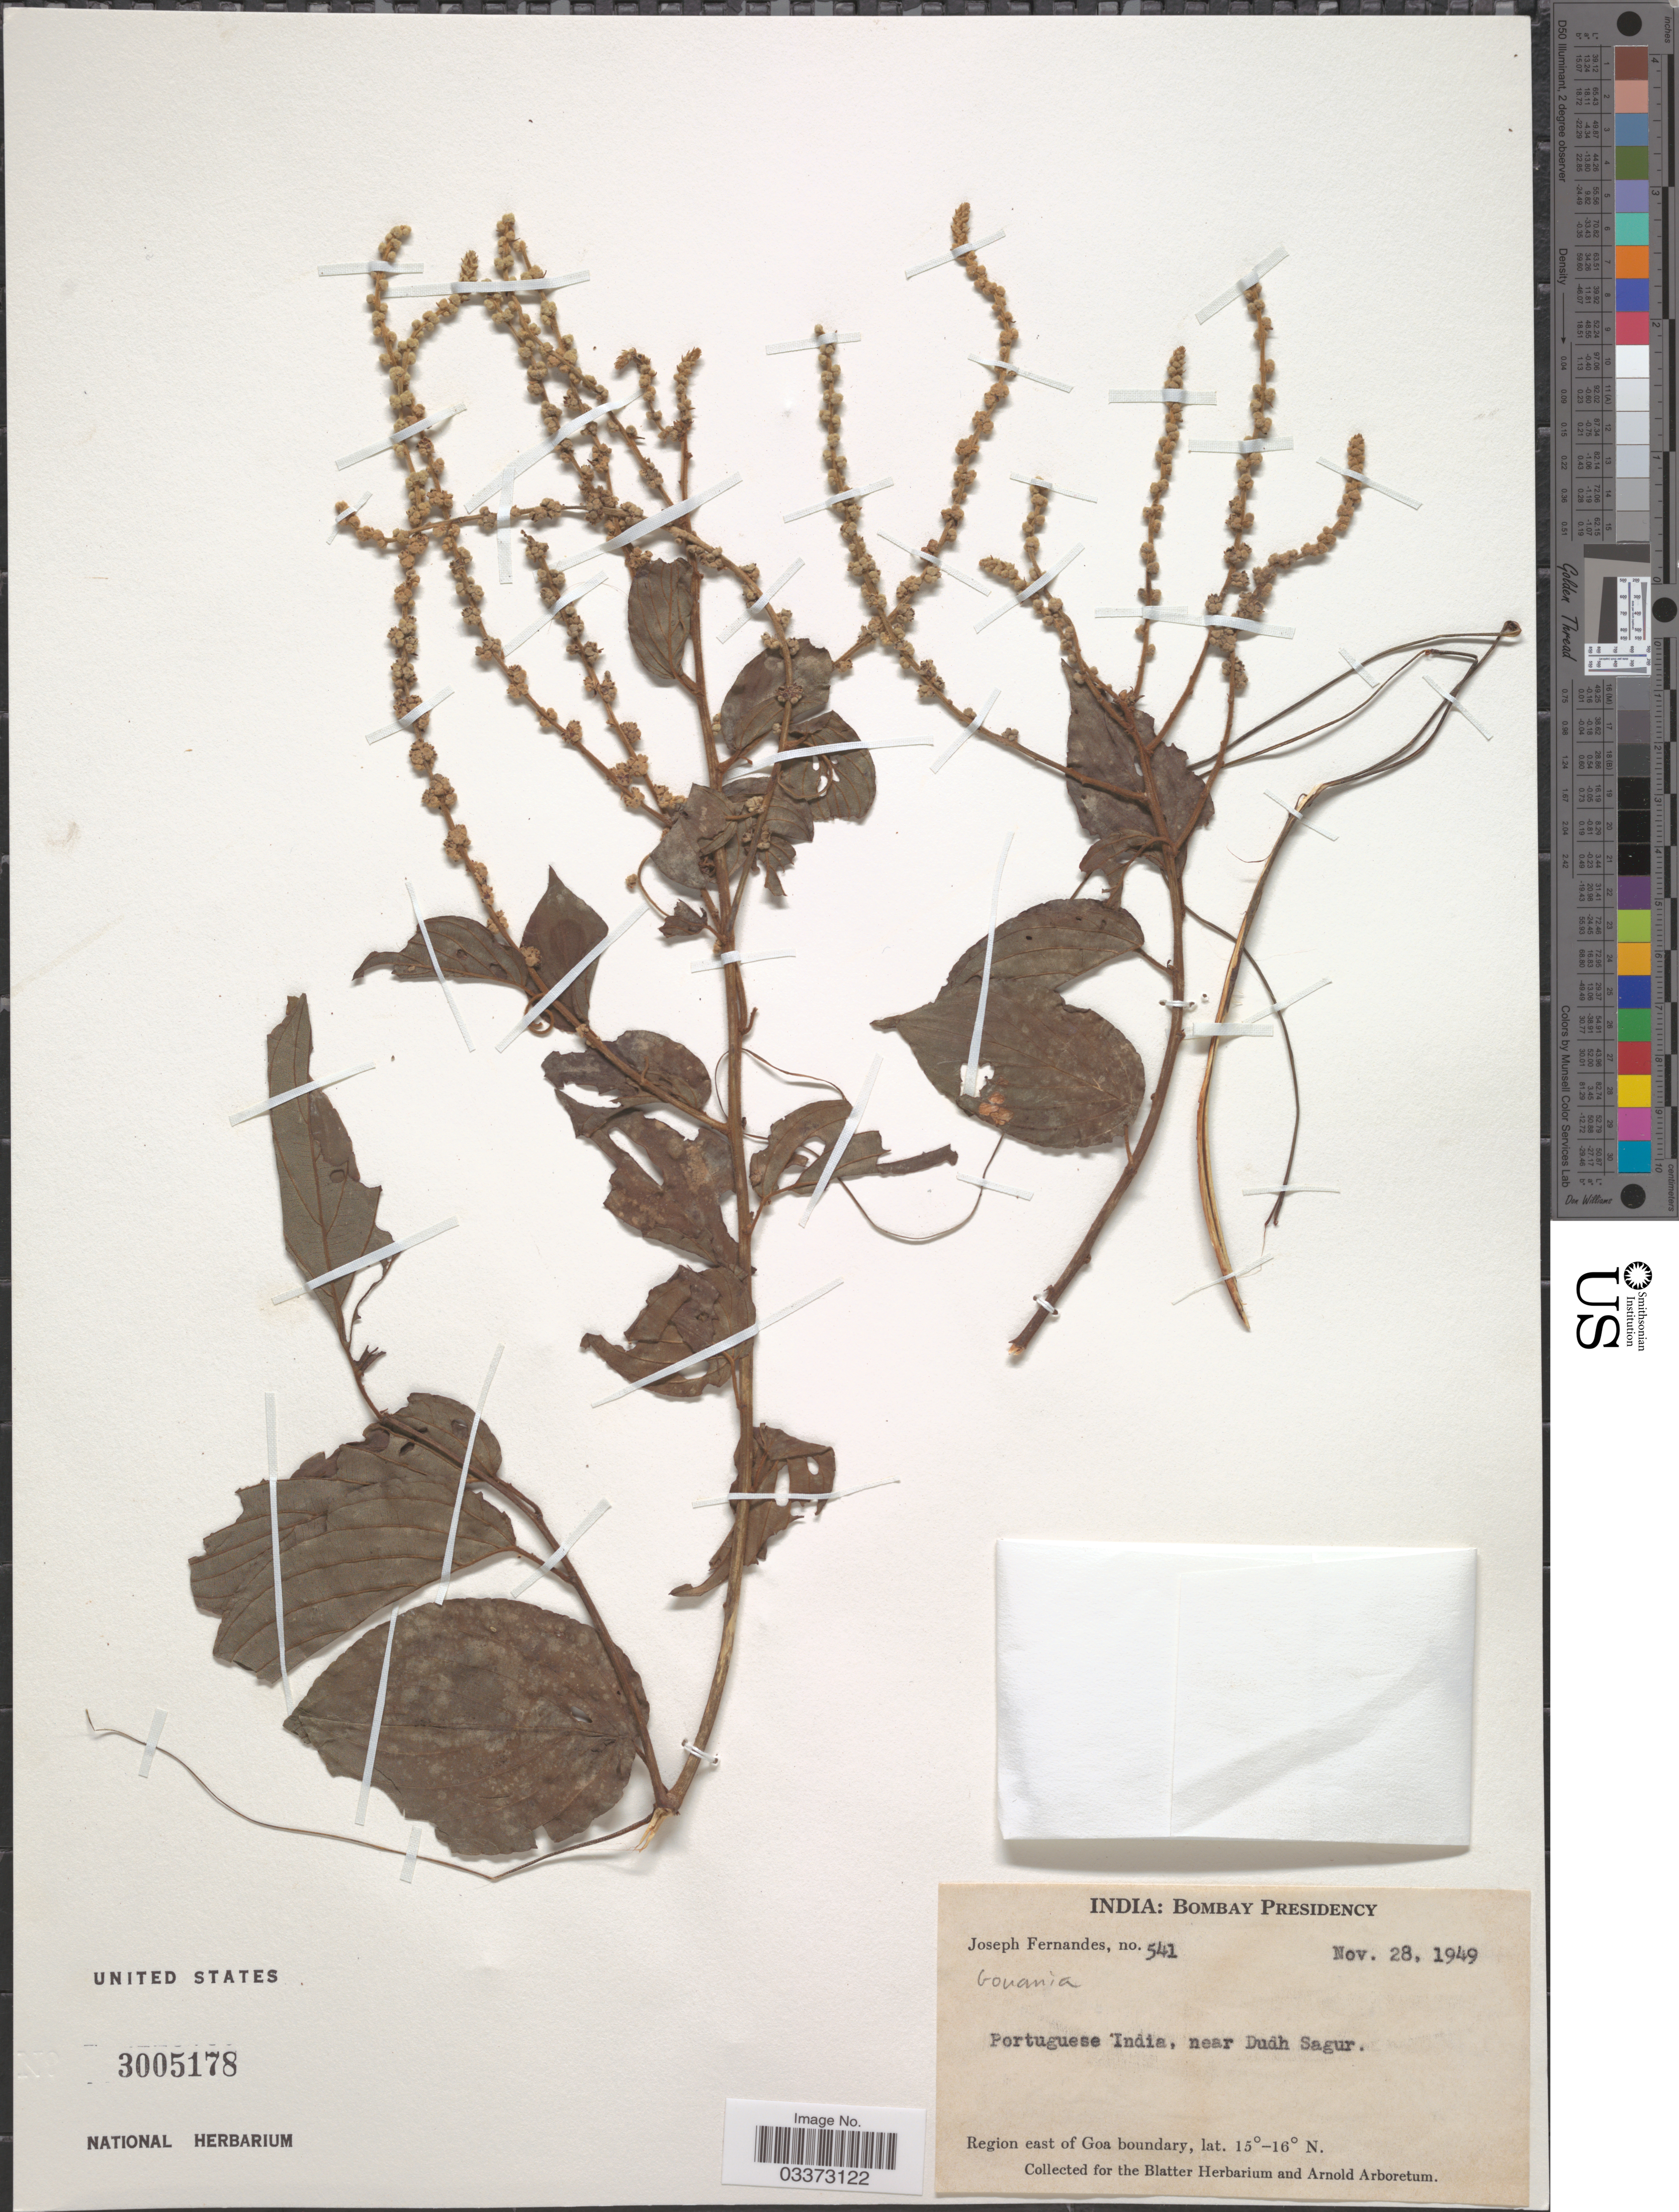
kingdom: Plantae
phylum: Tracheophyta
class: Magnoliopsida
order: Rosales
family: Rhamnaceae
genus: Gouania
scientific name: Gouania sp.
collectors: J. Fernandes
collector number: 541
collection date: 1949-11-28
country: India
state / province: Goa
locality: Bombay Presidency. Portuguese India, near Dudh Sagur. Region east of Goa boundary.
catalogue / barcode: US 3005178